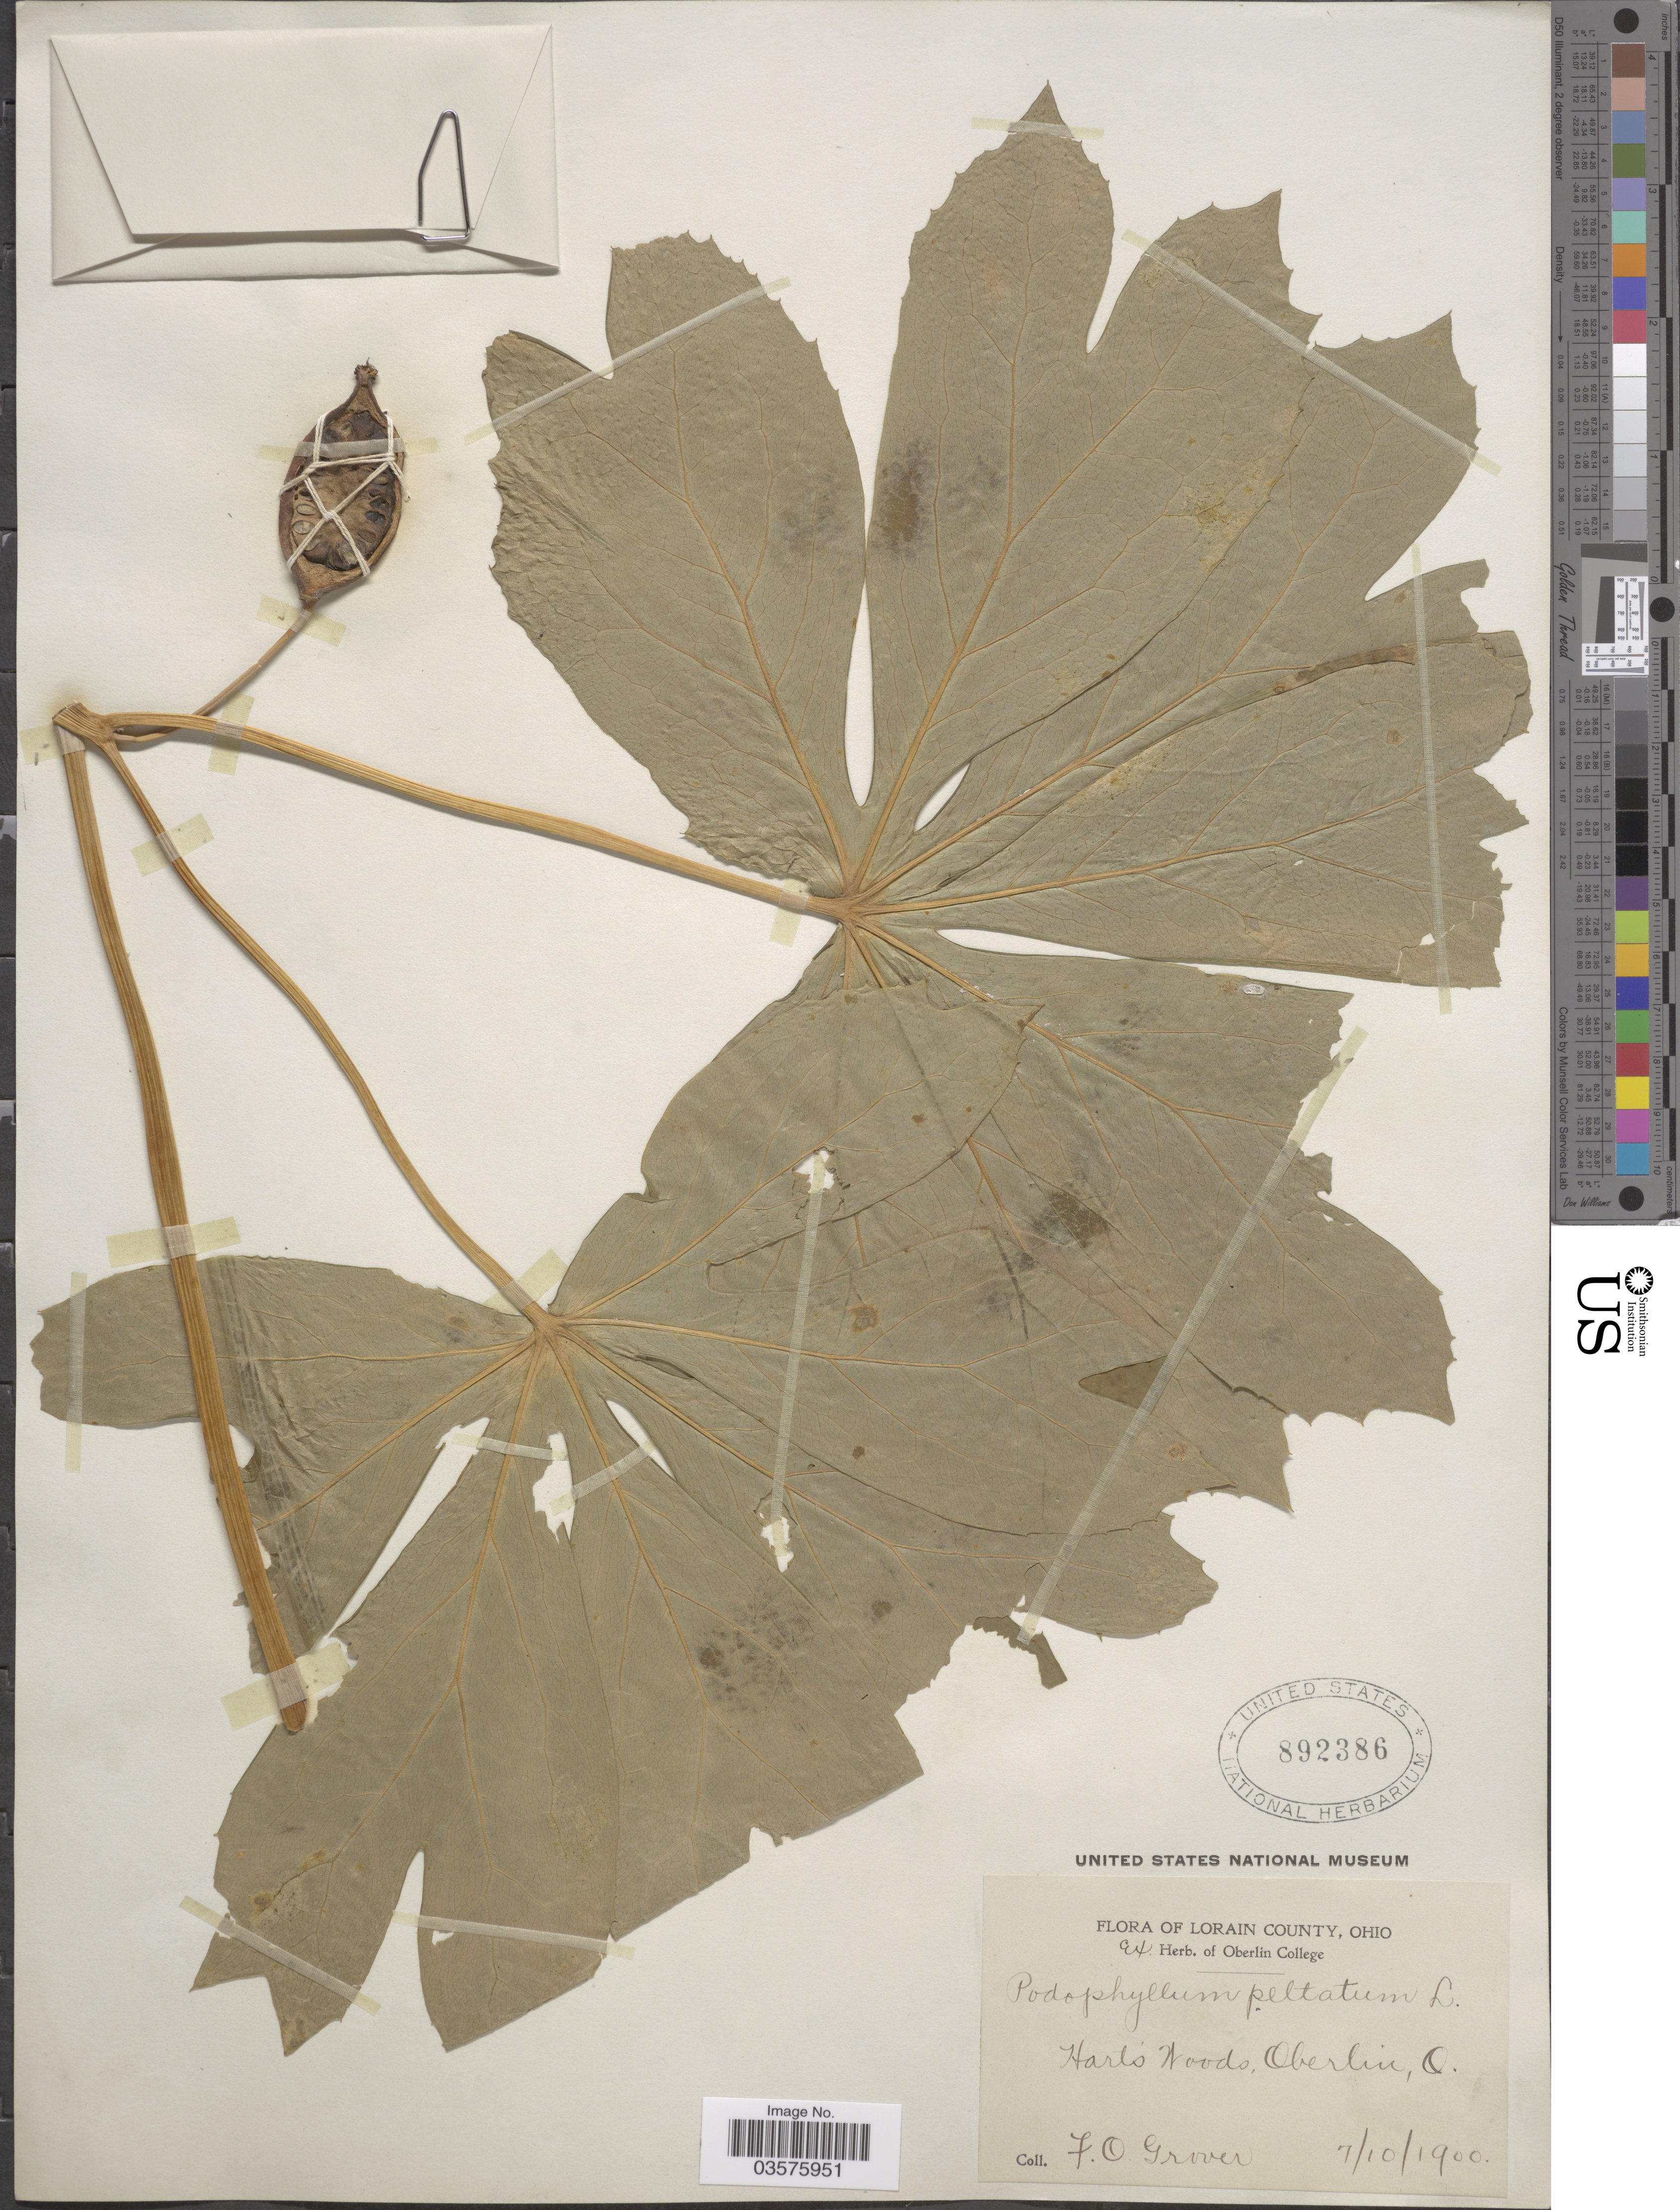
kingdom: Plantae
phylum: Tracheophyta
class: Magnoliopsida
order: Ranunculales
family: Berberidaceae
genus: Podophyllum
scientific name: Podophyllum peltatum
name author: L.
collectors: F. Grover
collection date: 1900-07-10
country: United States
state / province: Ohio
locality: Lorain County. Hart's Woods, Oberlin.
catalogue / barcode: US 892386